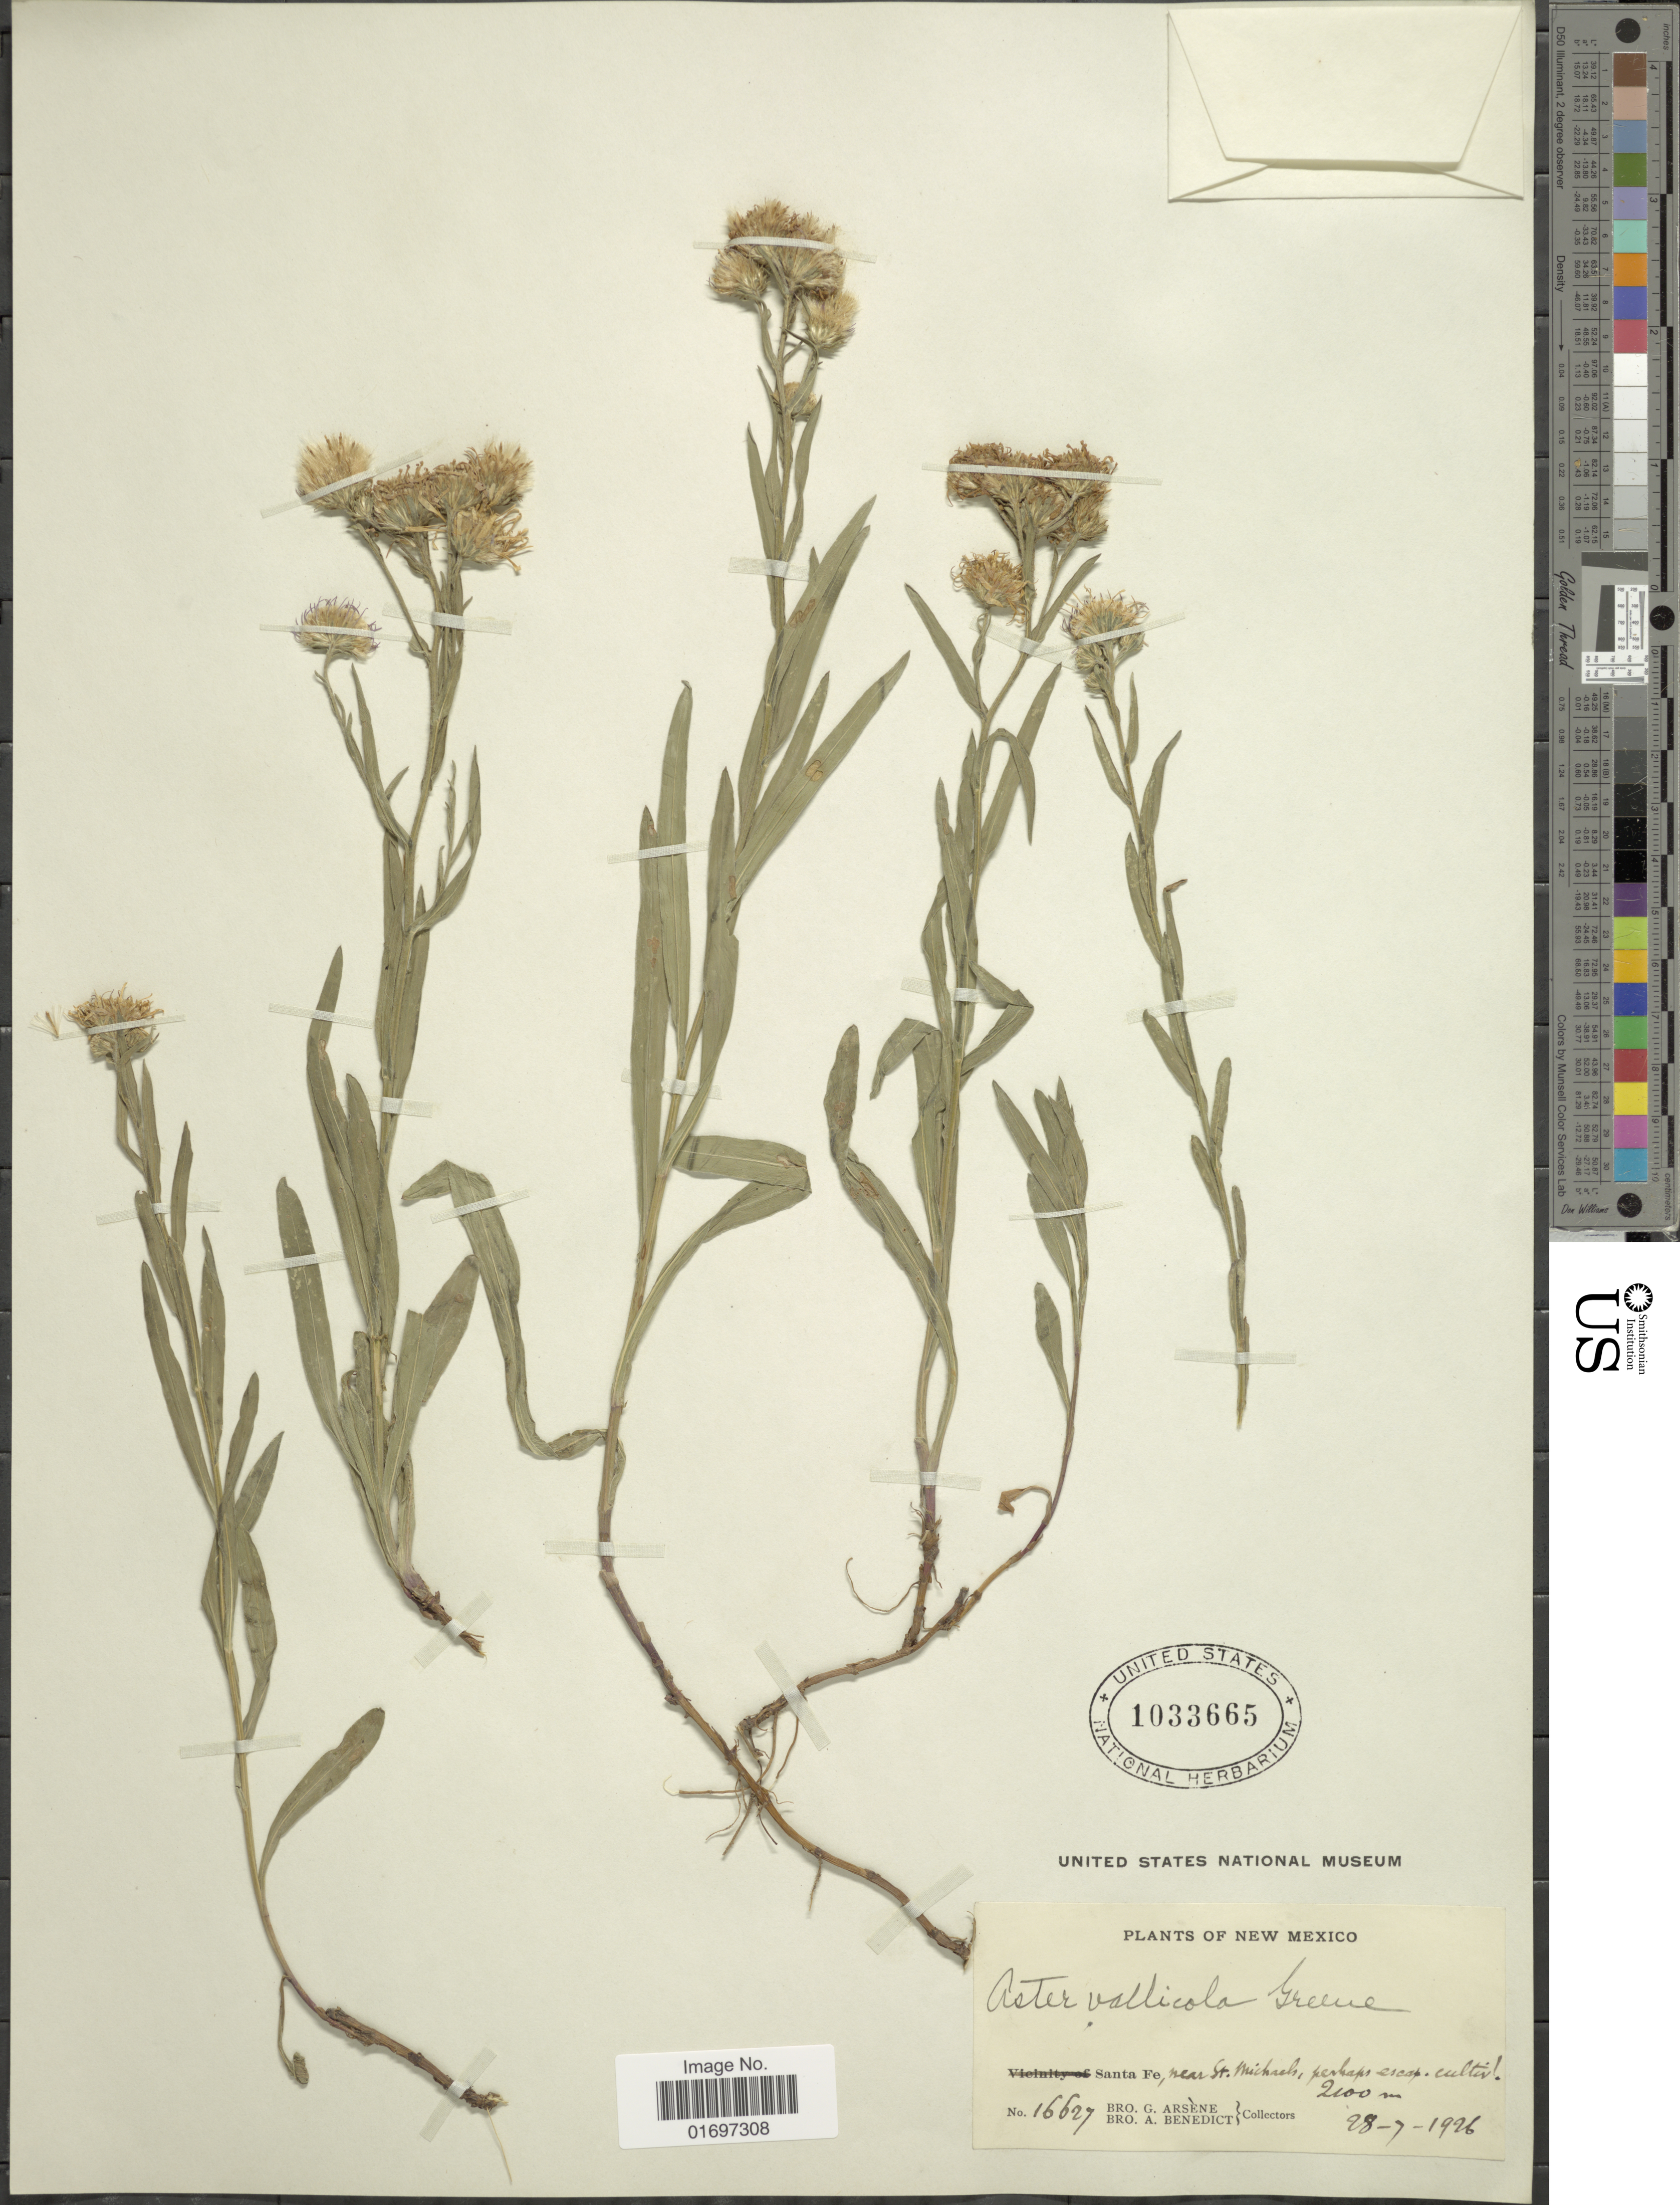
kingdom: Plantae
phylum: Tracheophyta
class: Magnoliopsida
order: Asterales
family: Asteraceae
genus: Symphyotrichum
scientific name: Symphyotrichum ascendens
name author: (Lindl.) G.L. Nesom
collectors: Bro. G. Arsène & B. Ayers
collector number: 16627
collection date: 1926-07-28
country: United States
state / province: New Mexico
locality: New Mexico. Santa Fe, near St. Michaels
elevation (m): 2100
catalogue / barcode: US 1033665